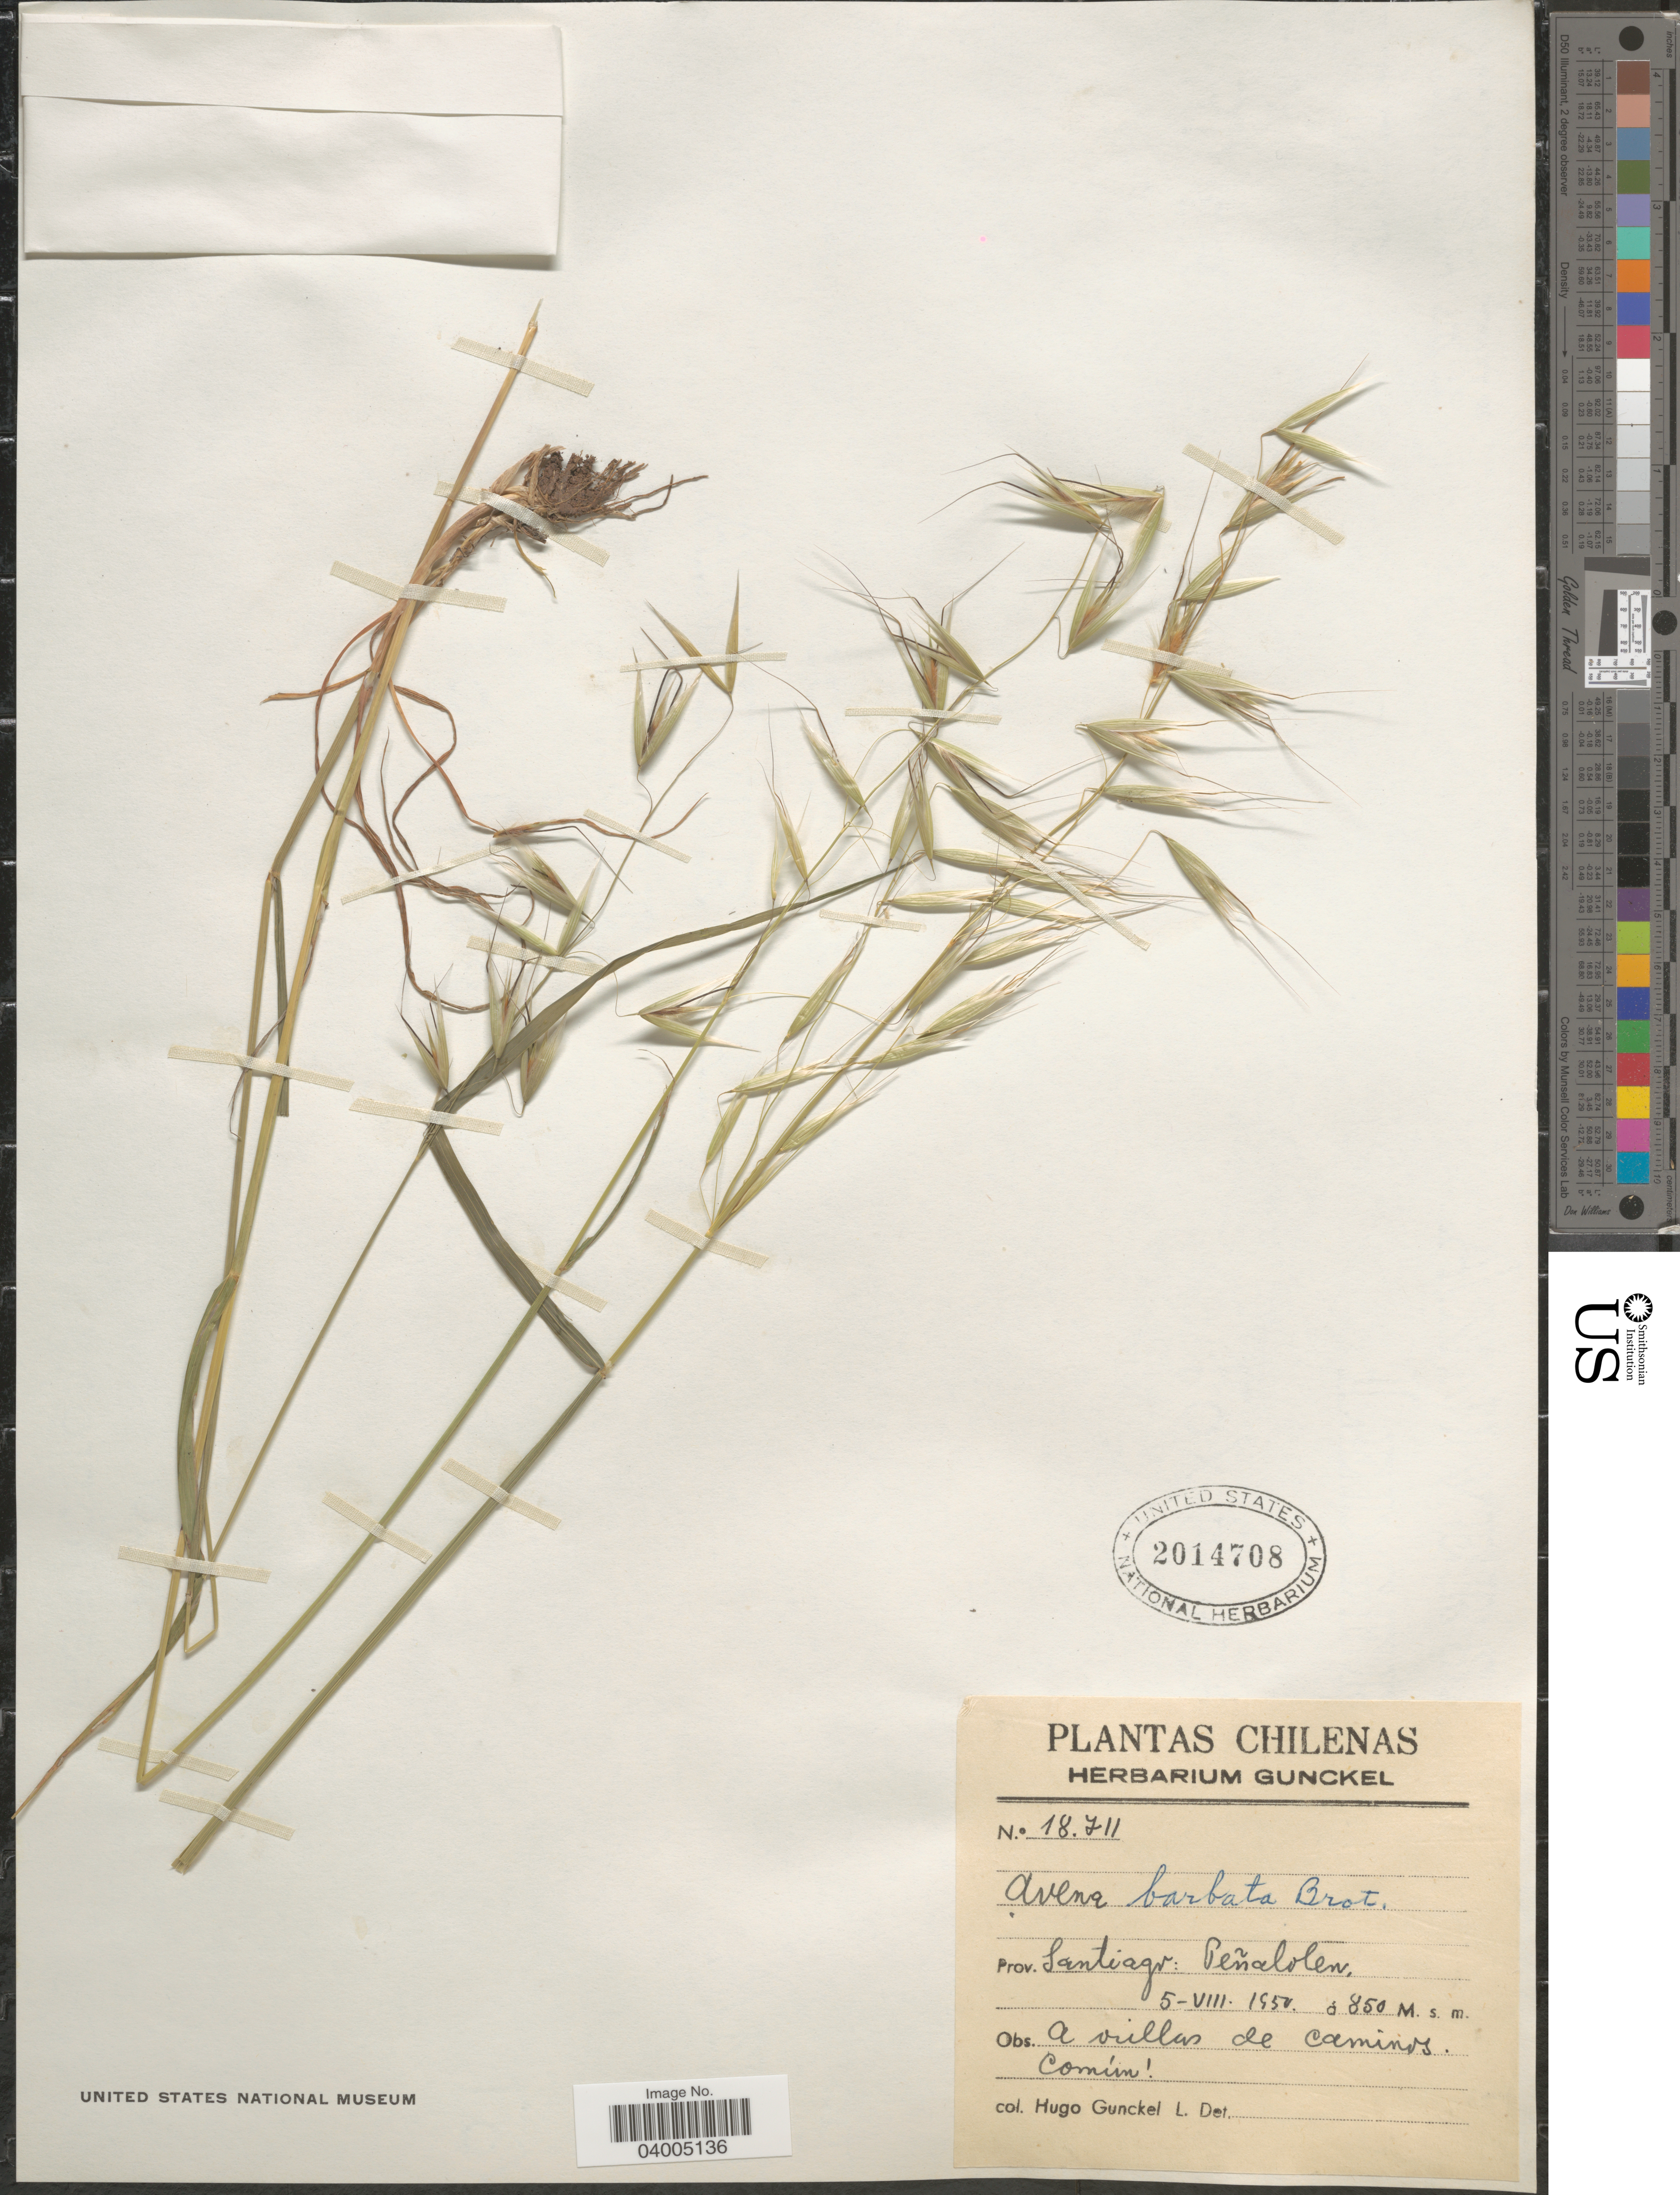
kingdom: Plantae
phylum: Tracheophyta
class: Liliopsida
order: Poales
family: Poaceae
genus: Avena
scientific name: Avena barbata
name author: Pott ex Link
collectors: H. Gunckel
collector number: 18711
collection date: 1950-08-05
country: Chile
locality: Prov. Santiago: Peñalolen.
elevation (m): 850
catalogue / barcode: US 2014708